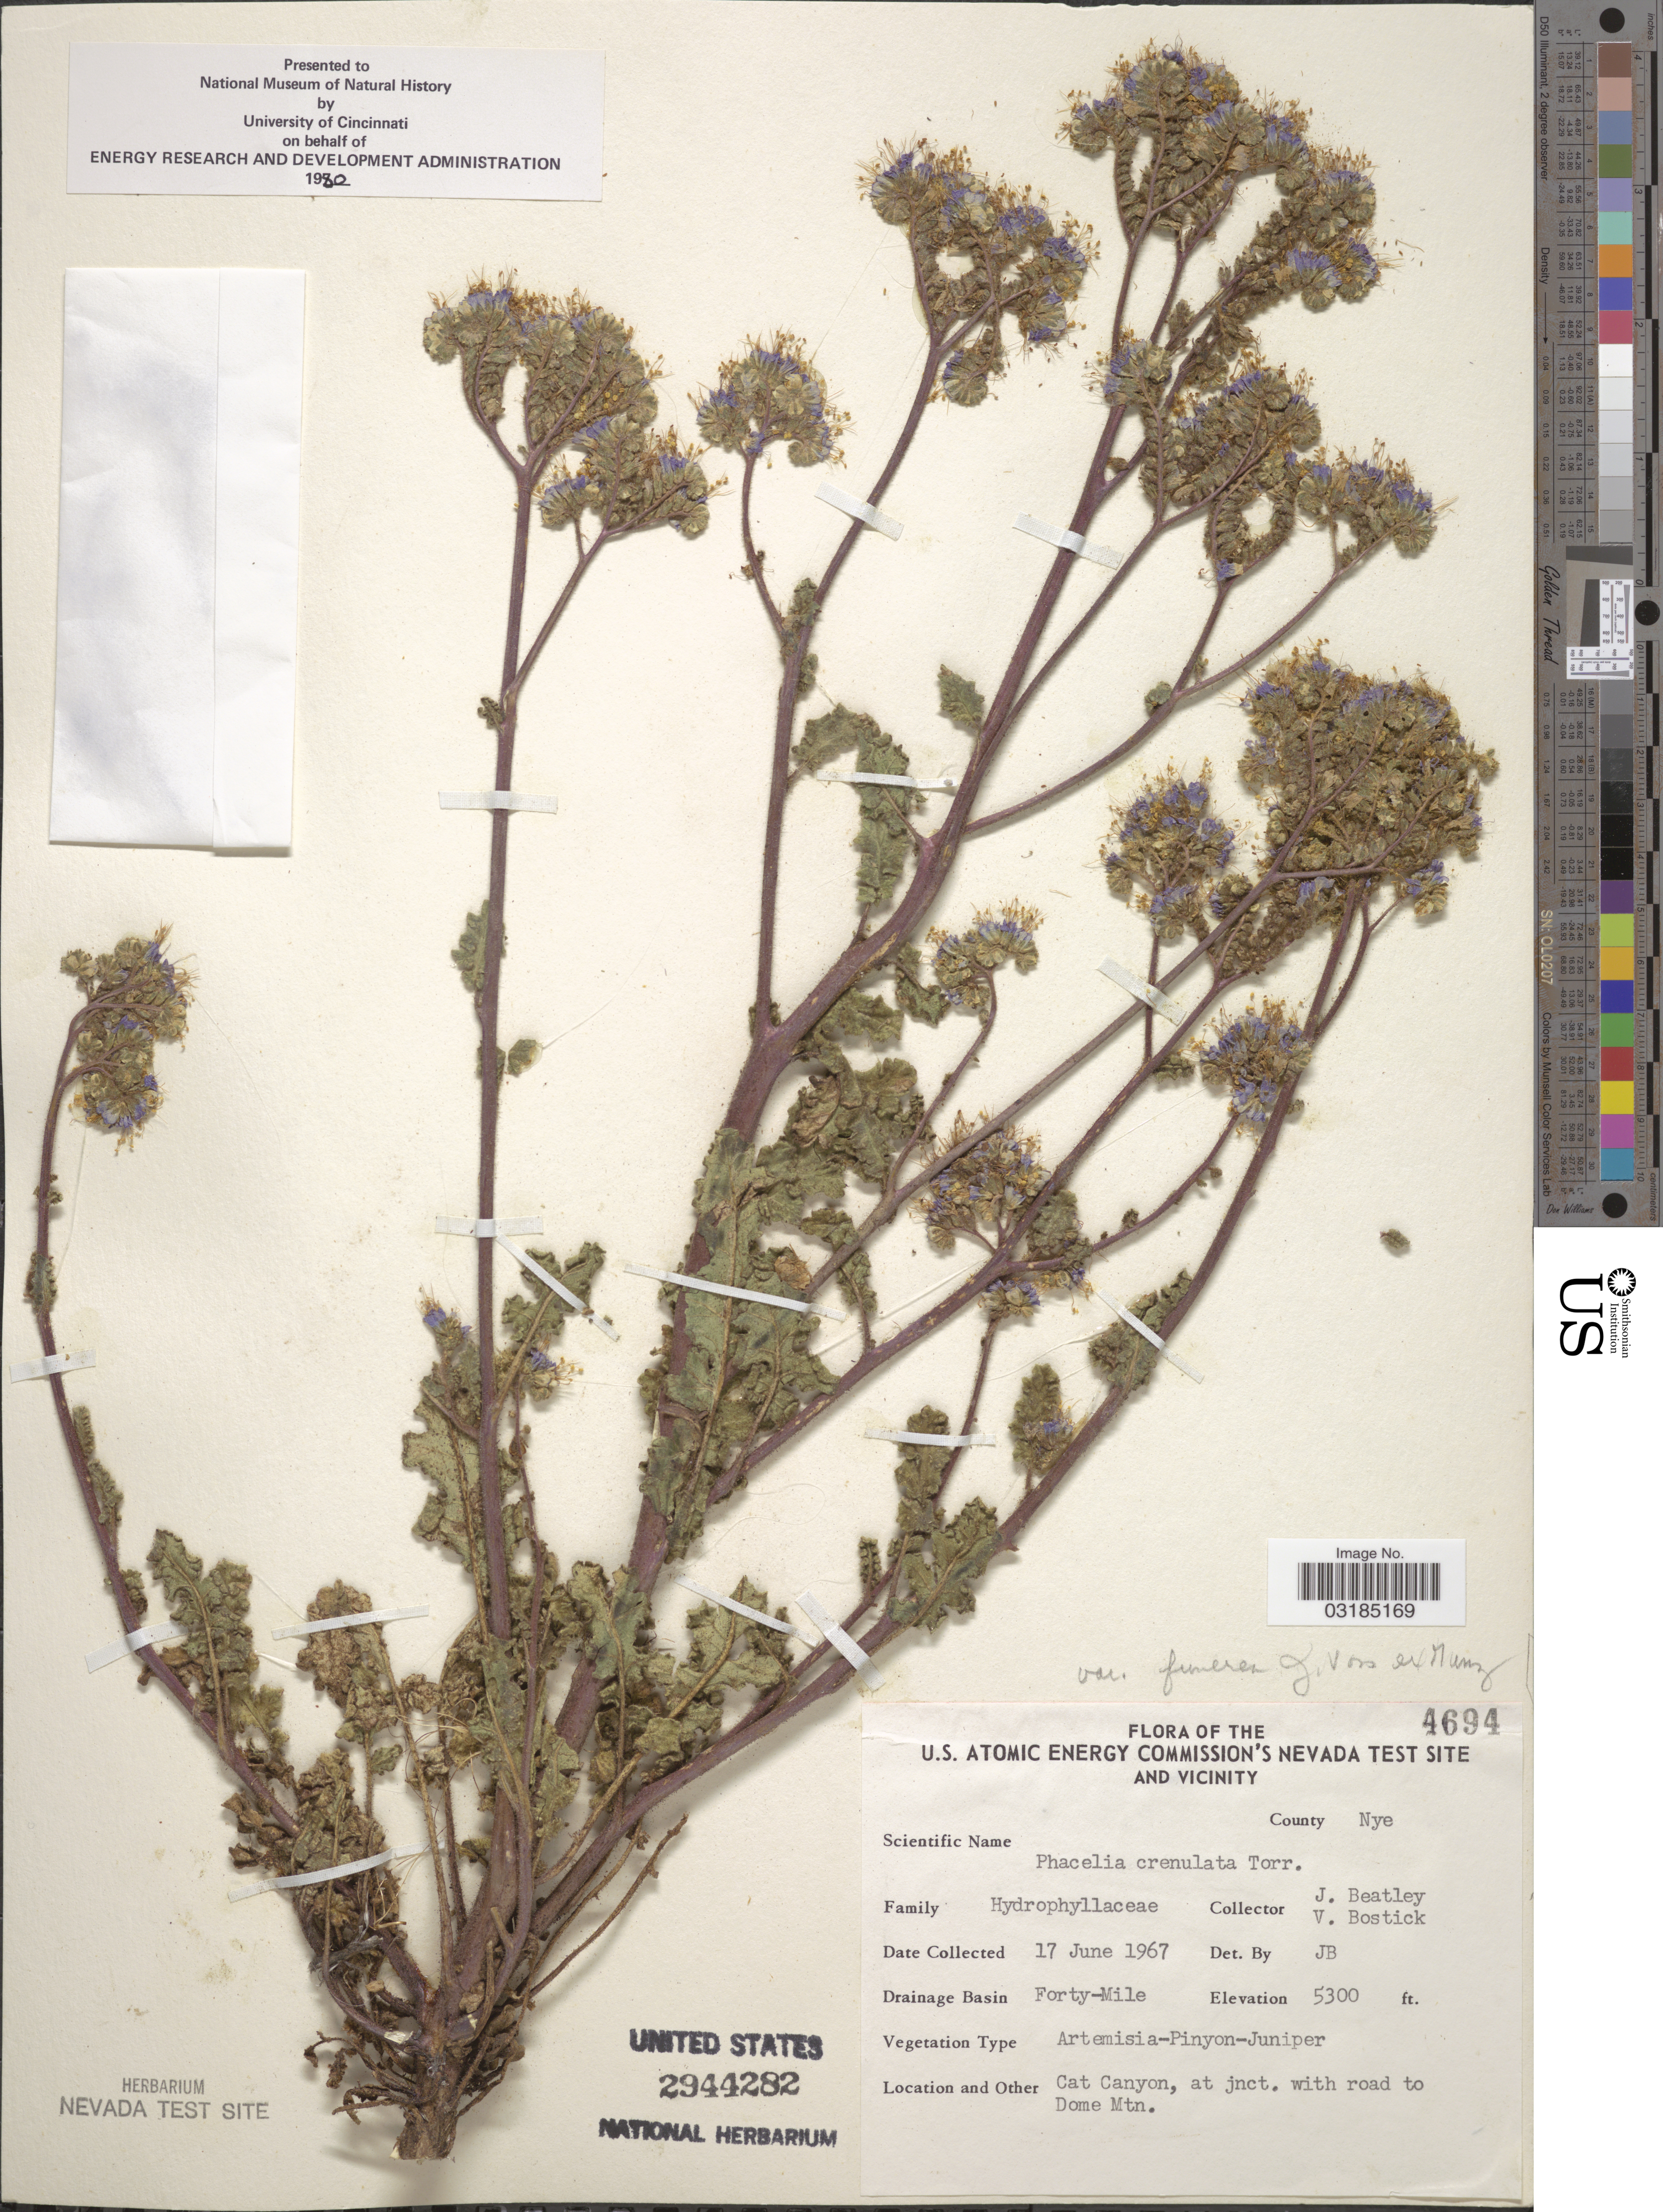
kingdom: Plantae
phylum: Tracheophyta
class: Magnoliopsida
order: Boraginales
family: Hydrophyllaceae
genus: Phacelia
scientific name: Phacelia crenulata var. funerea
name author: J.W. Voss in Munz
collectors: J. C. Beatley & V. Bostick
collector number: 4694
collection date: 1967-06-17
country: United States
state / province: Nevada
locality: The U.S. Atomic Energy Commission's Nevada Test Site and Vicinity. County Nye. Drainage Basin Forty-Mile. Cat Canyon, at jnct. with road to Dome Mtn.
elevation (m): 1615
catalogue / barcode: US 2944282